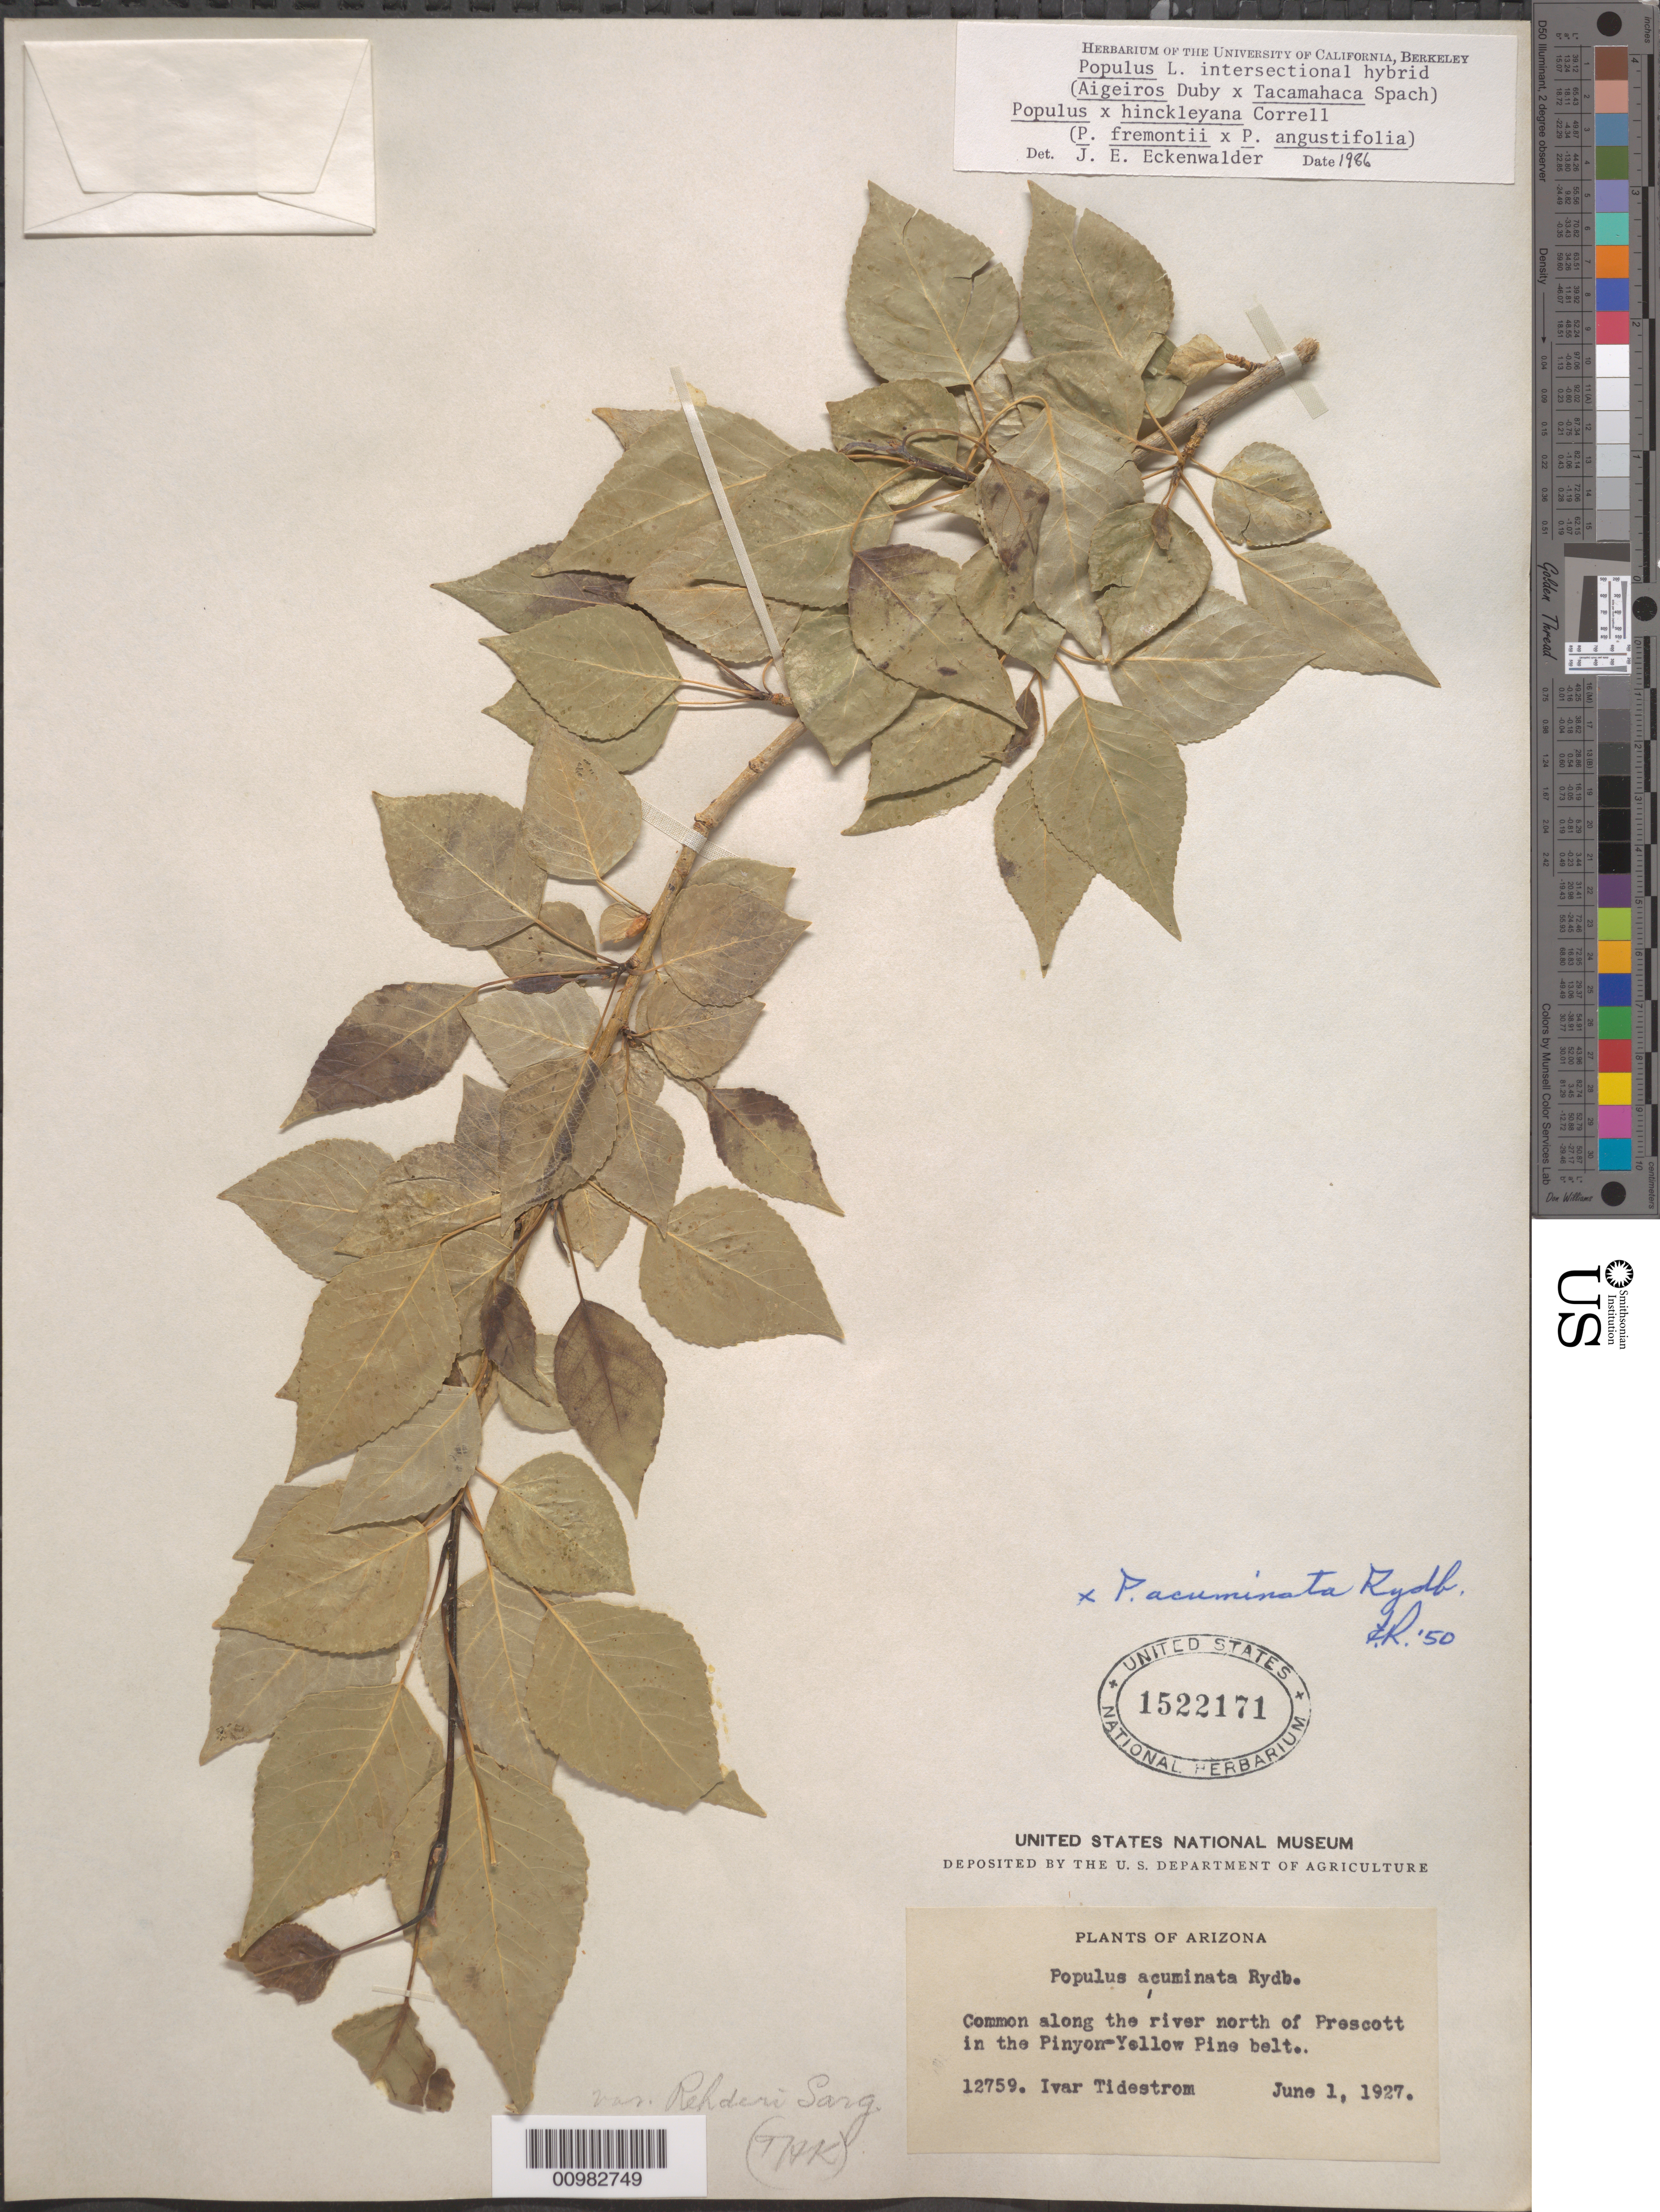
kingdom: Plantae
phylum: Tracheophyta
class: Magnoliopsida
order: Malpighiales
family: Salicaceae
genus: Populus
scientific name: Populus acuminata var. rehderi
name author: Sarg.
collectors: I. F. Tidestrom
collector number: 12759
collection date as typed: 01 Jun 1927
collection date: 1927-06-01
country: United States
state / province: Arizona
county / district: Yavapai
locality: Common along the river north of Prescott in the Pinyon-Yellow Pine belt.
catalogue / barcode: US 1522171